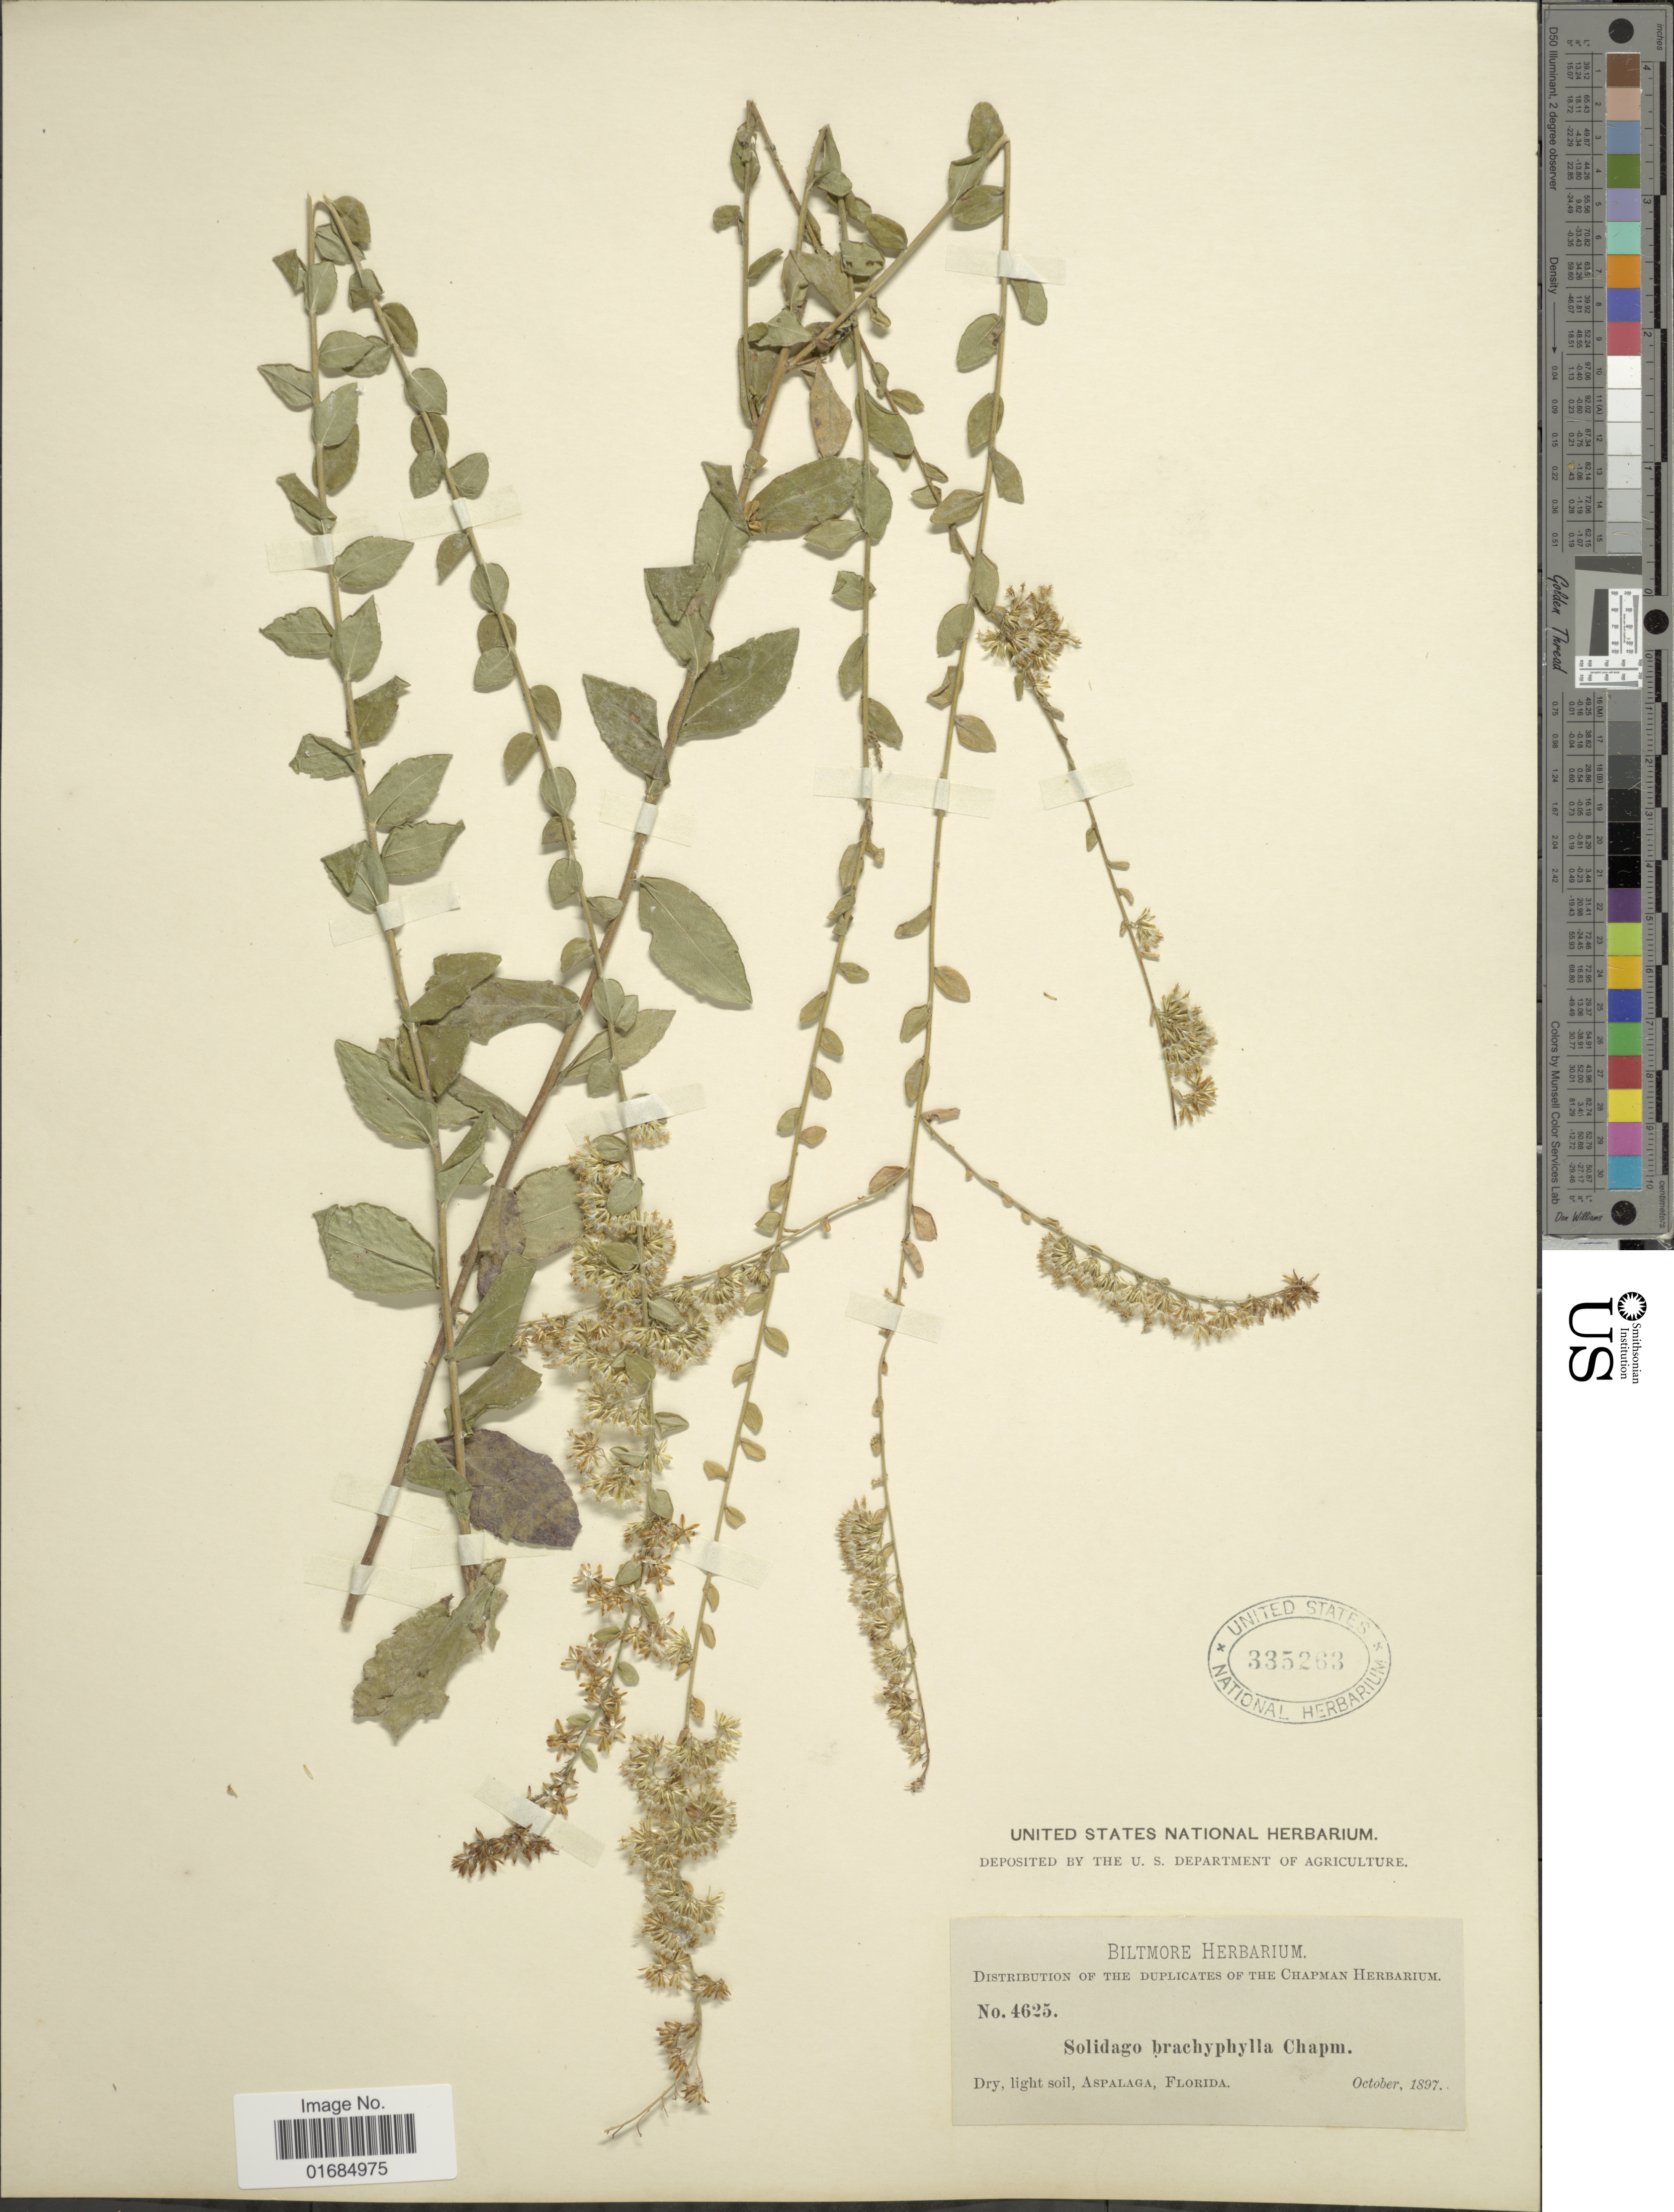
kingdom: Plantae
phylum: Tracheophyta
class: Magnoliopsida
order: Asterales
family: Asteraceae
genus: Solidago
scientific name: Solidago brachyphylla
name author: Chapman ex Torr. & A. Gray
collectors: ex herb. Biltmore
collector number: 4625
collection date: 1897-10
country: United States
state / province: Florida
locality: Dry , light soil, Aspalaga.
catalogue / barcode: US 335263